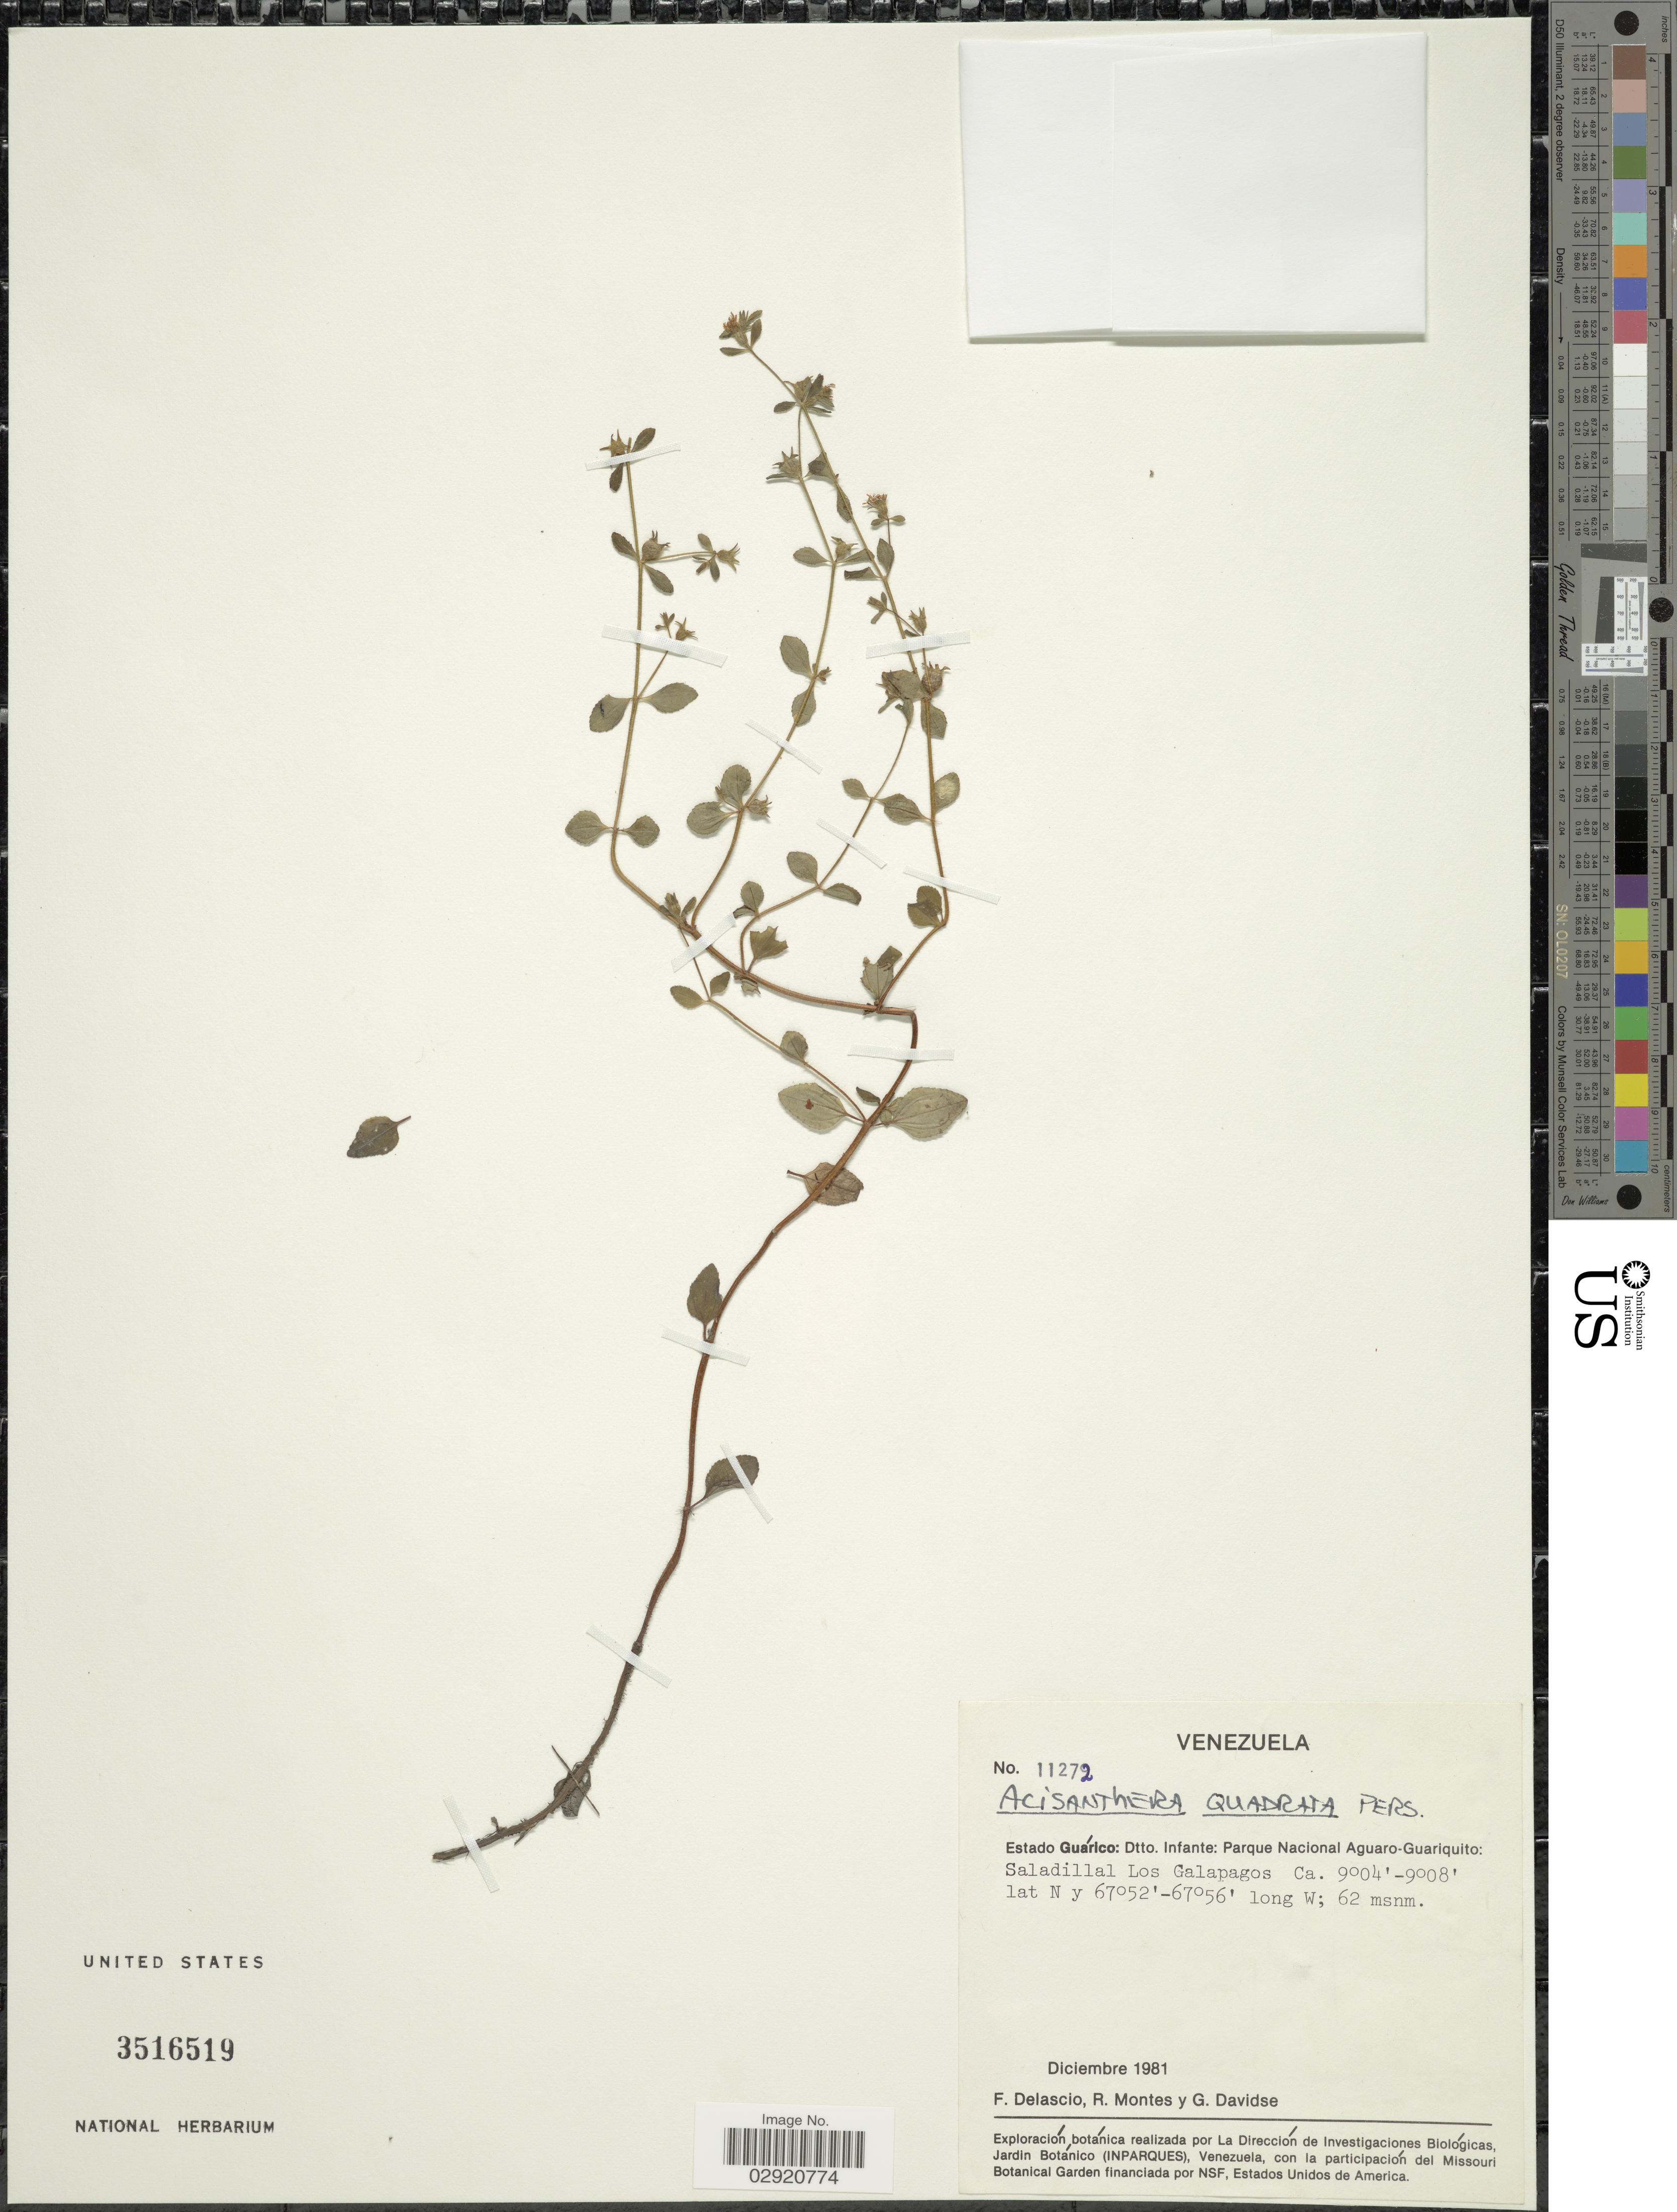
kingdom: Plantae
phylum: Tracheophyta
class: Magnoliopsida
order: Myrtales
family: Melastomataceae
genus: Acisanthera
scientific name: Acisanthera erecta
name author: Gleason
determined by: Nunes da Silva, Diego, (RB), Jardim Botanico do Rio de Janeiro - Herbario (BRAZIL)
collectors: F. Delascio C., R. Montes & G. Davidse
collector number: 11272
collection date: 1981-11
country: Venezuela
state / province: Guárico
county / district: Leonardo Infante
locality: Dtto. Infante: Parque Nacional Aguaro-Guariquito: Saladillal Los Galapagos.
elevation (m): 62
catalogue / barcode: US 3516519